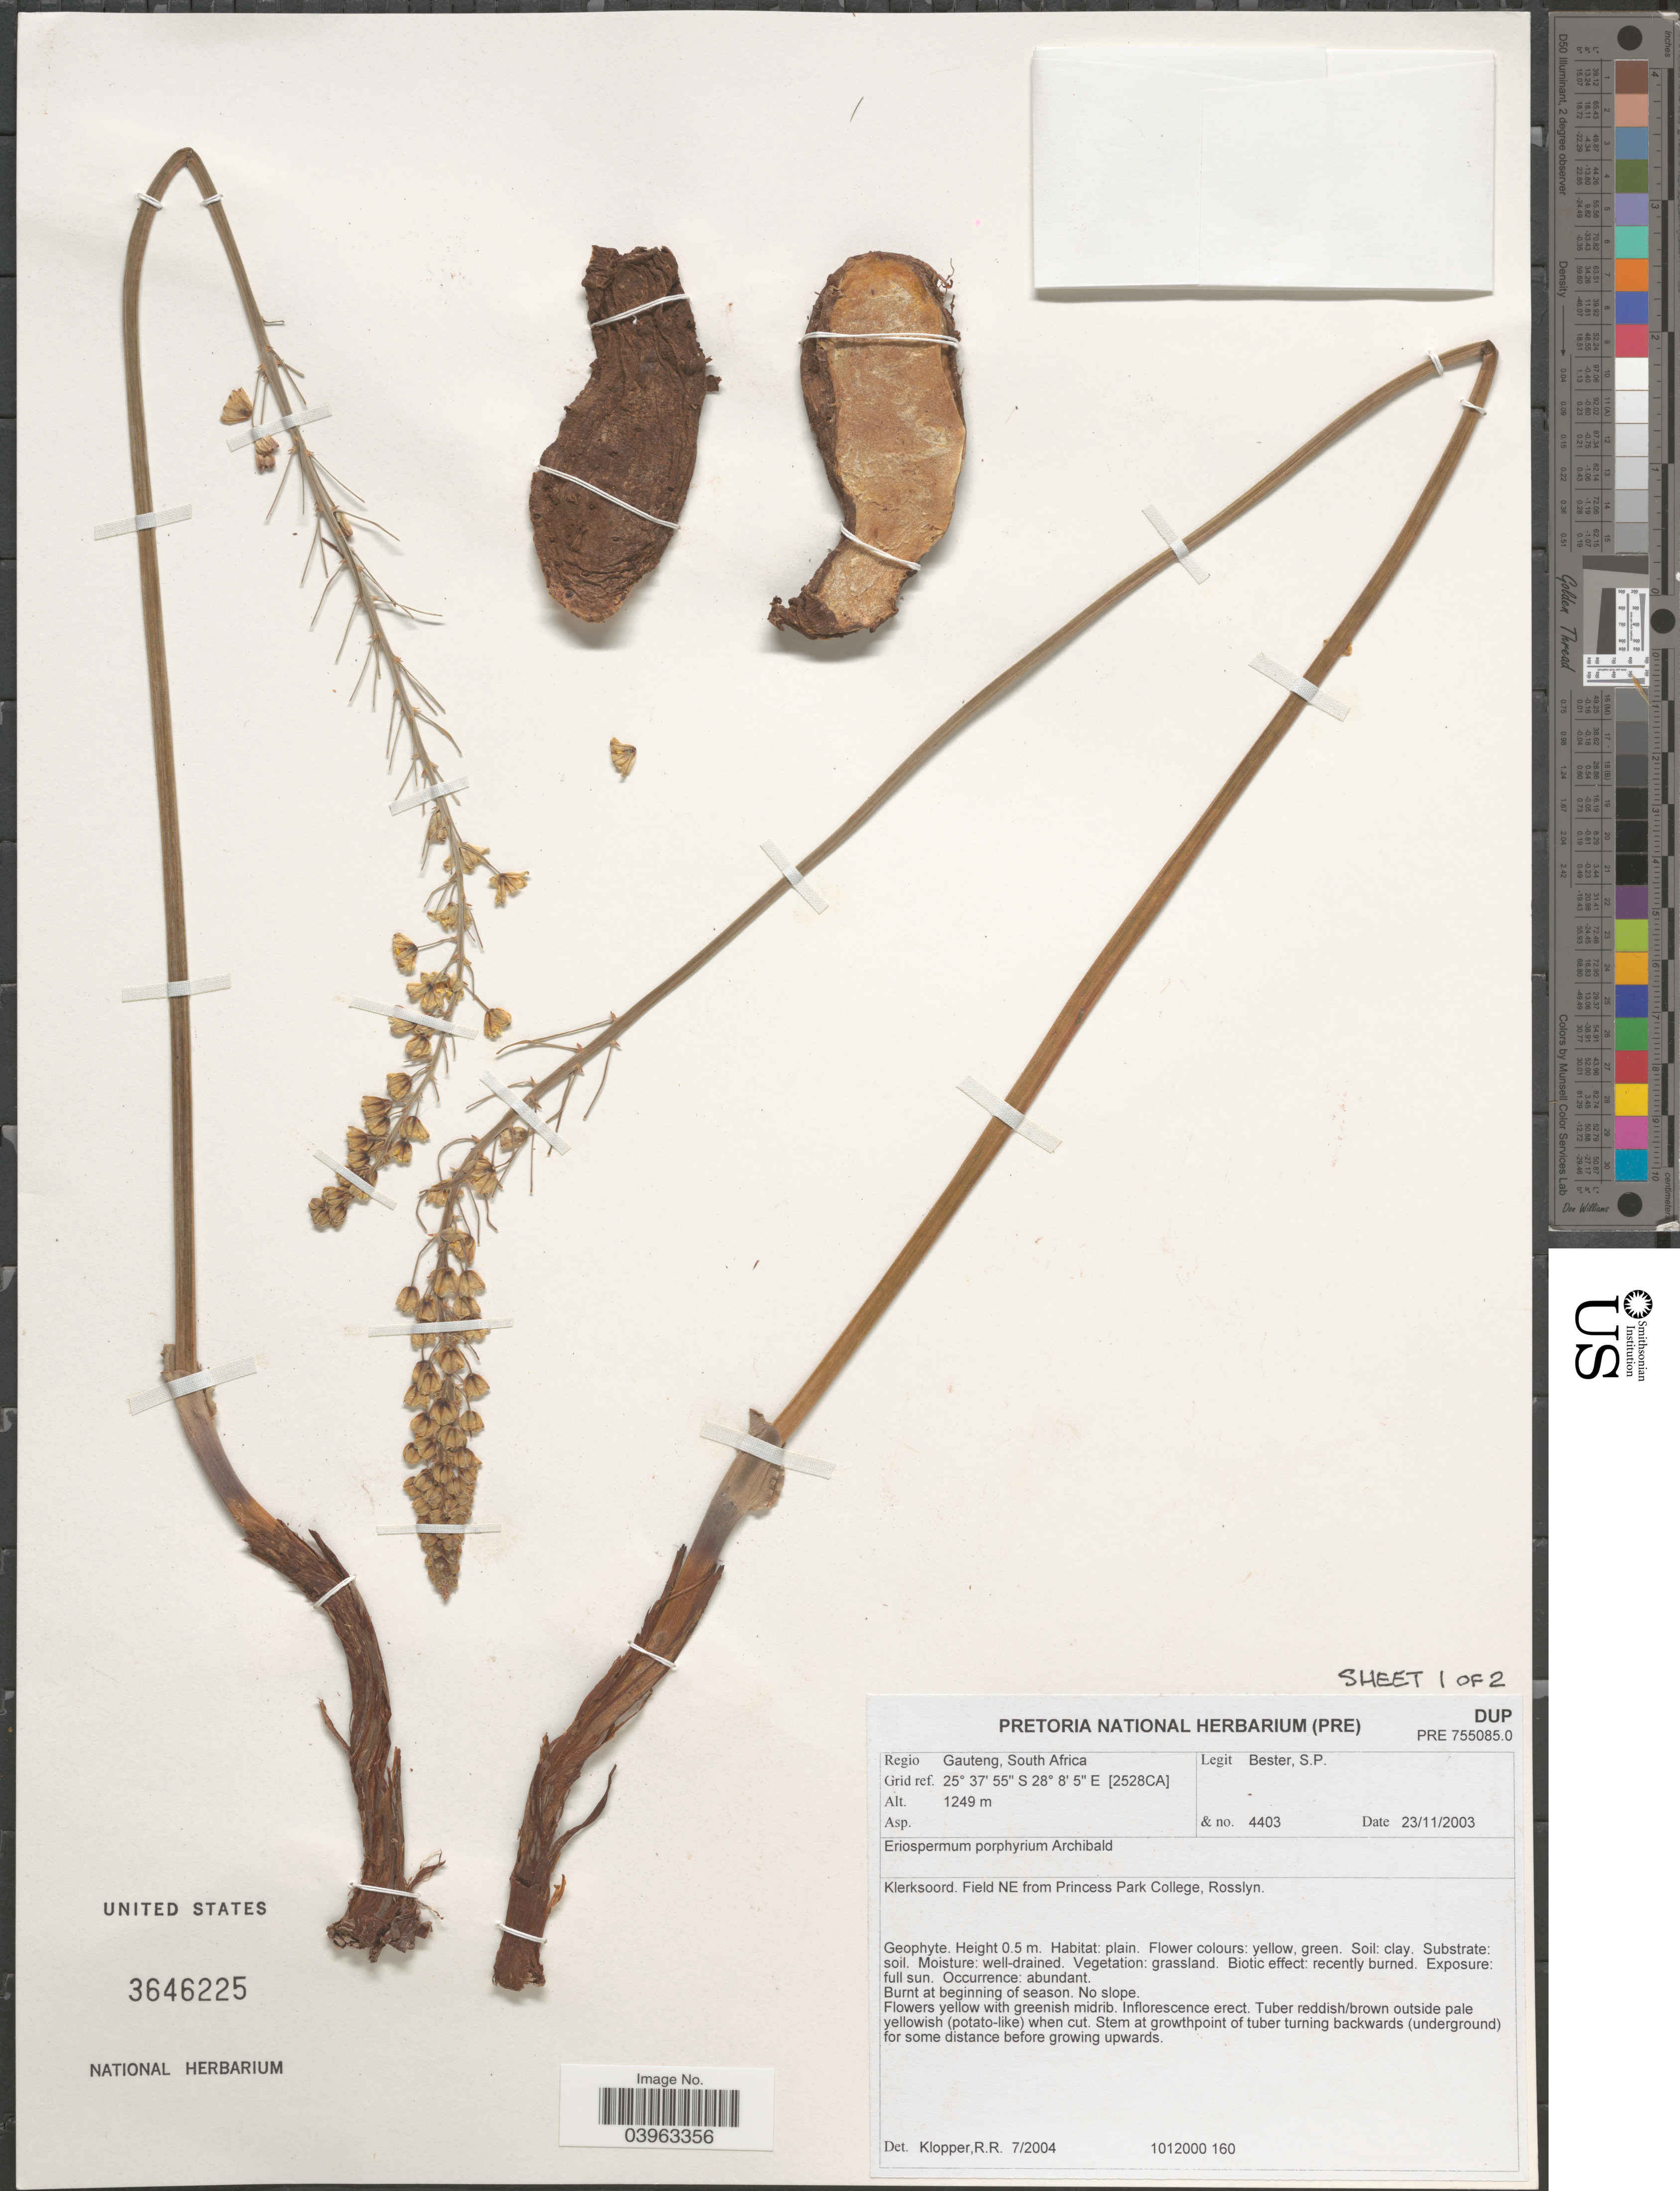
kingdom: Plantae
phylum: Tracheophyta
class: Liliopsida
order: Asparagales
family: Asparagaceae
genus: Eriospermum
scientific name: Eriospermum porphyrium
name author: Archibald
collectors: S. Bester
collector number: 4403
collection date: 2003-11-23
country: South Africa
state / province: Gauteng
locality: Regio Gauteng. Grid ref. [2528CA]. Klerksoord. Field NE from Princess Park College, Rosslyn.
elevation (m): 1249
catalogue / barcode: US 3646225